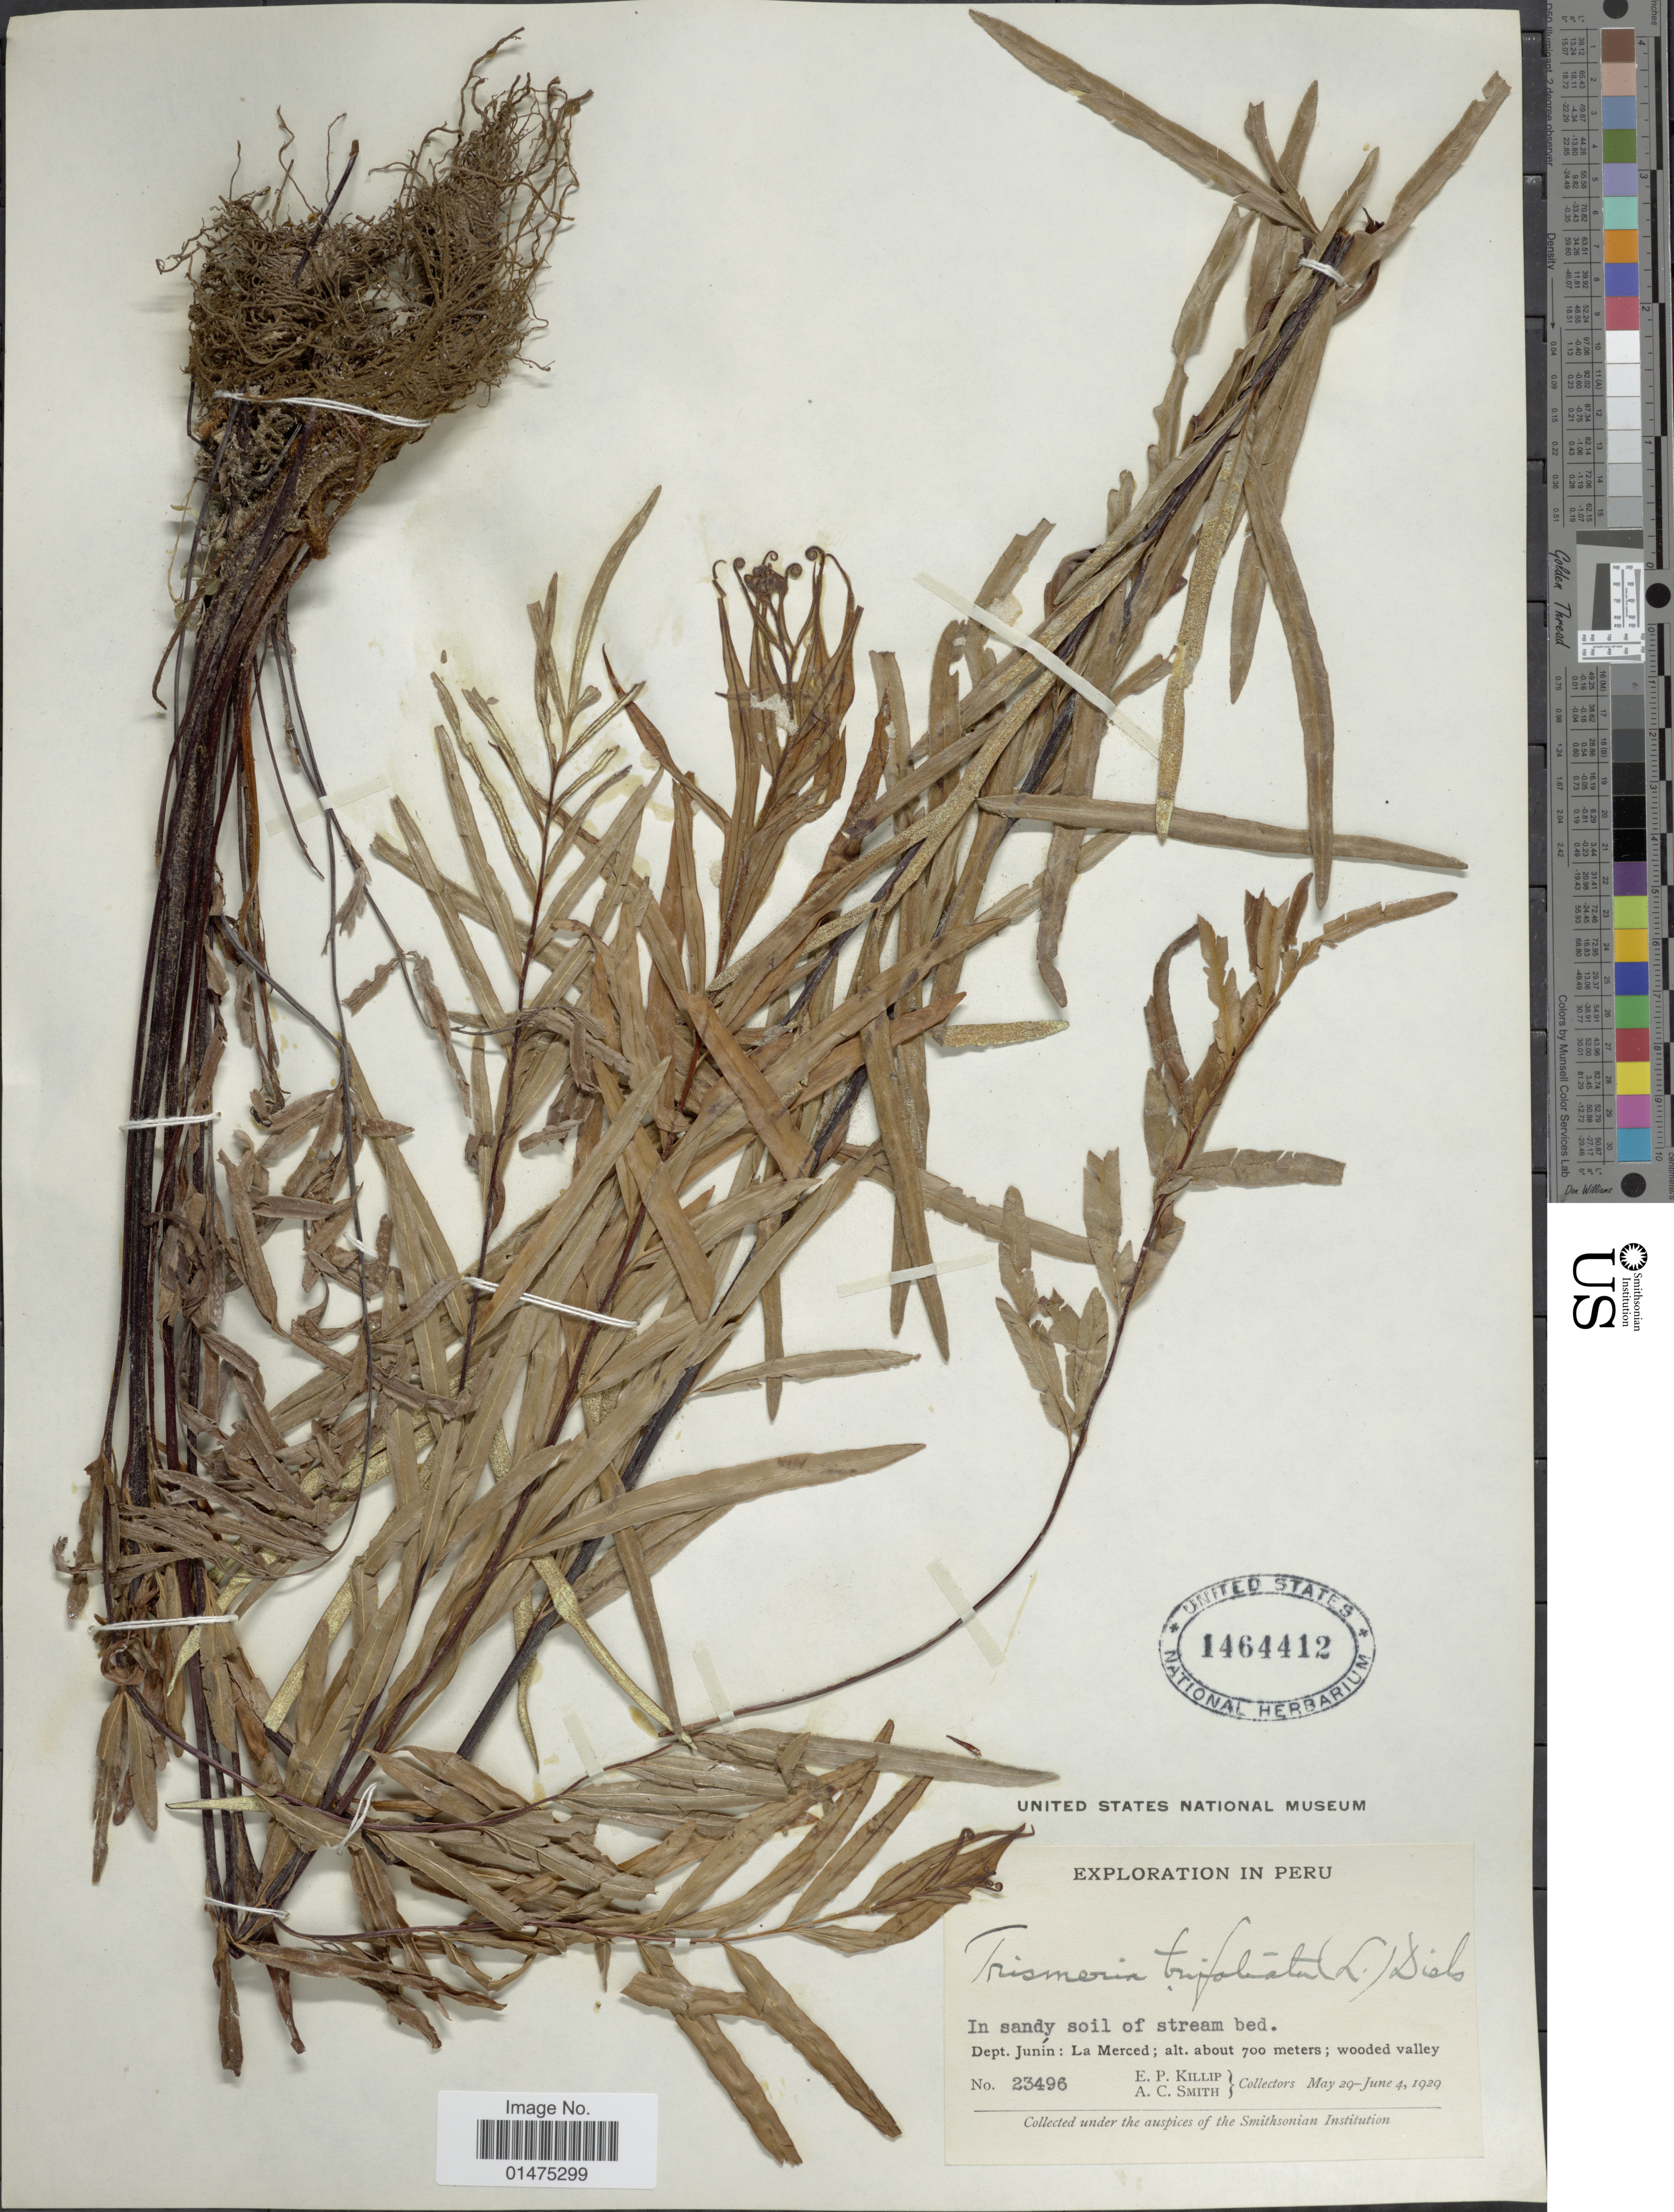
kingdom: Plantae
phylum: Tracheophyta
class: Polypodiopsida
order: Polypodiales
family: Pteridaceae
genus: Pityrogramma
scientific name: Pityrogramma trifoliata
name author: (L.) R.M. Tryon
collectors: E. P. Killip & A. C. Smith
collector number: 23496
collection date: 1929-05-29/1929-06-04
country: Peru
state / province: Junín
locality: Peru, dept. Junin La Merced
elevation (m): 700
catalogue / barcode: US 1464412